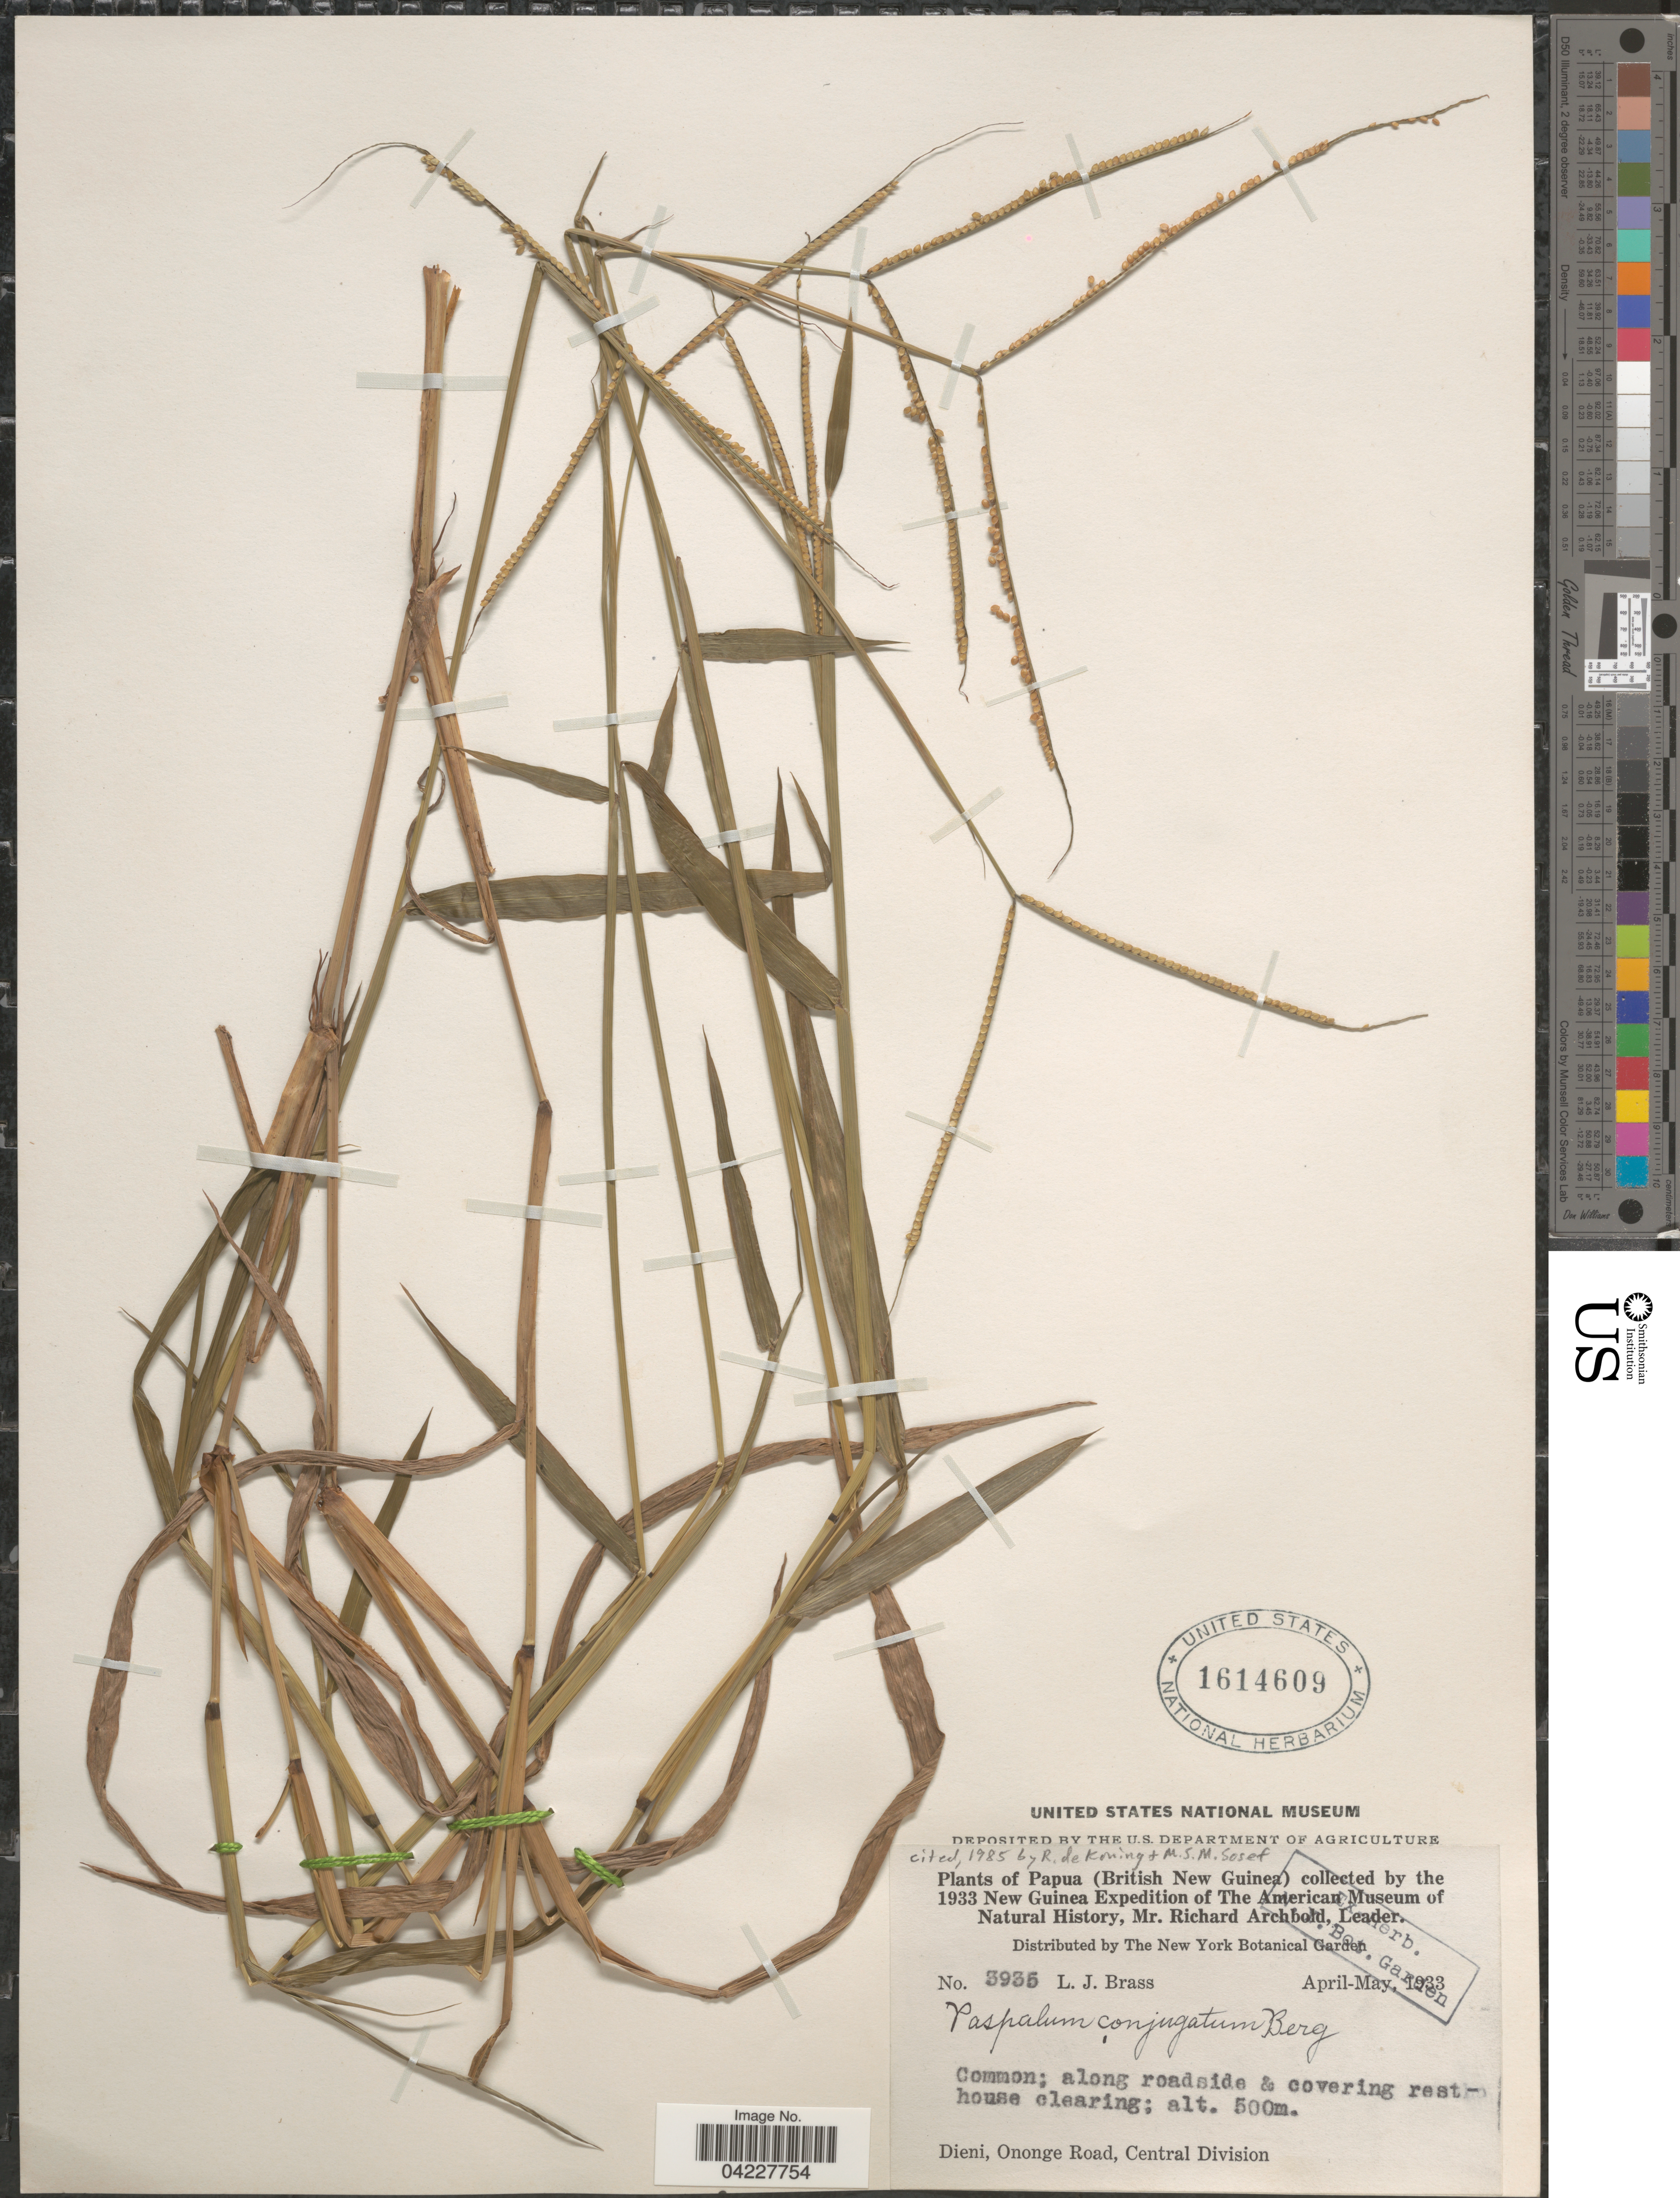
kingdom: Plantae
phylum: Tracheophyta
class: Liliopsida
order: Poales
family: Poaceae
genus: Paspalum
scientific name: Paspalum conjugatum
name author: P.J. Bergius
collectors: L. J. Brass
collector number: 3935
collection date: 1933-04/1933-05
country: Papua New Guinea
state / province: Central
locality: Papua (British New Guinea). 1933 New Guinea Expedition of The American Museum of Natural History. Dieni, Ononge Road, Central Division.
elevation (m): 500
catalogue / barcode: US 1614609